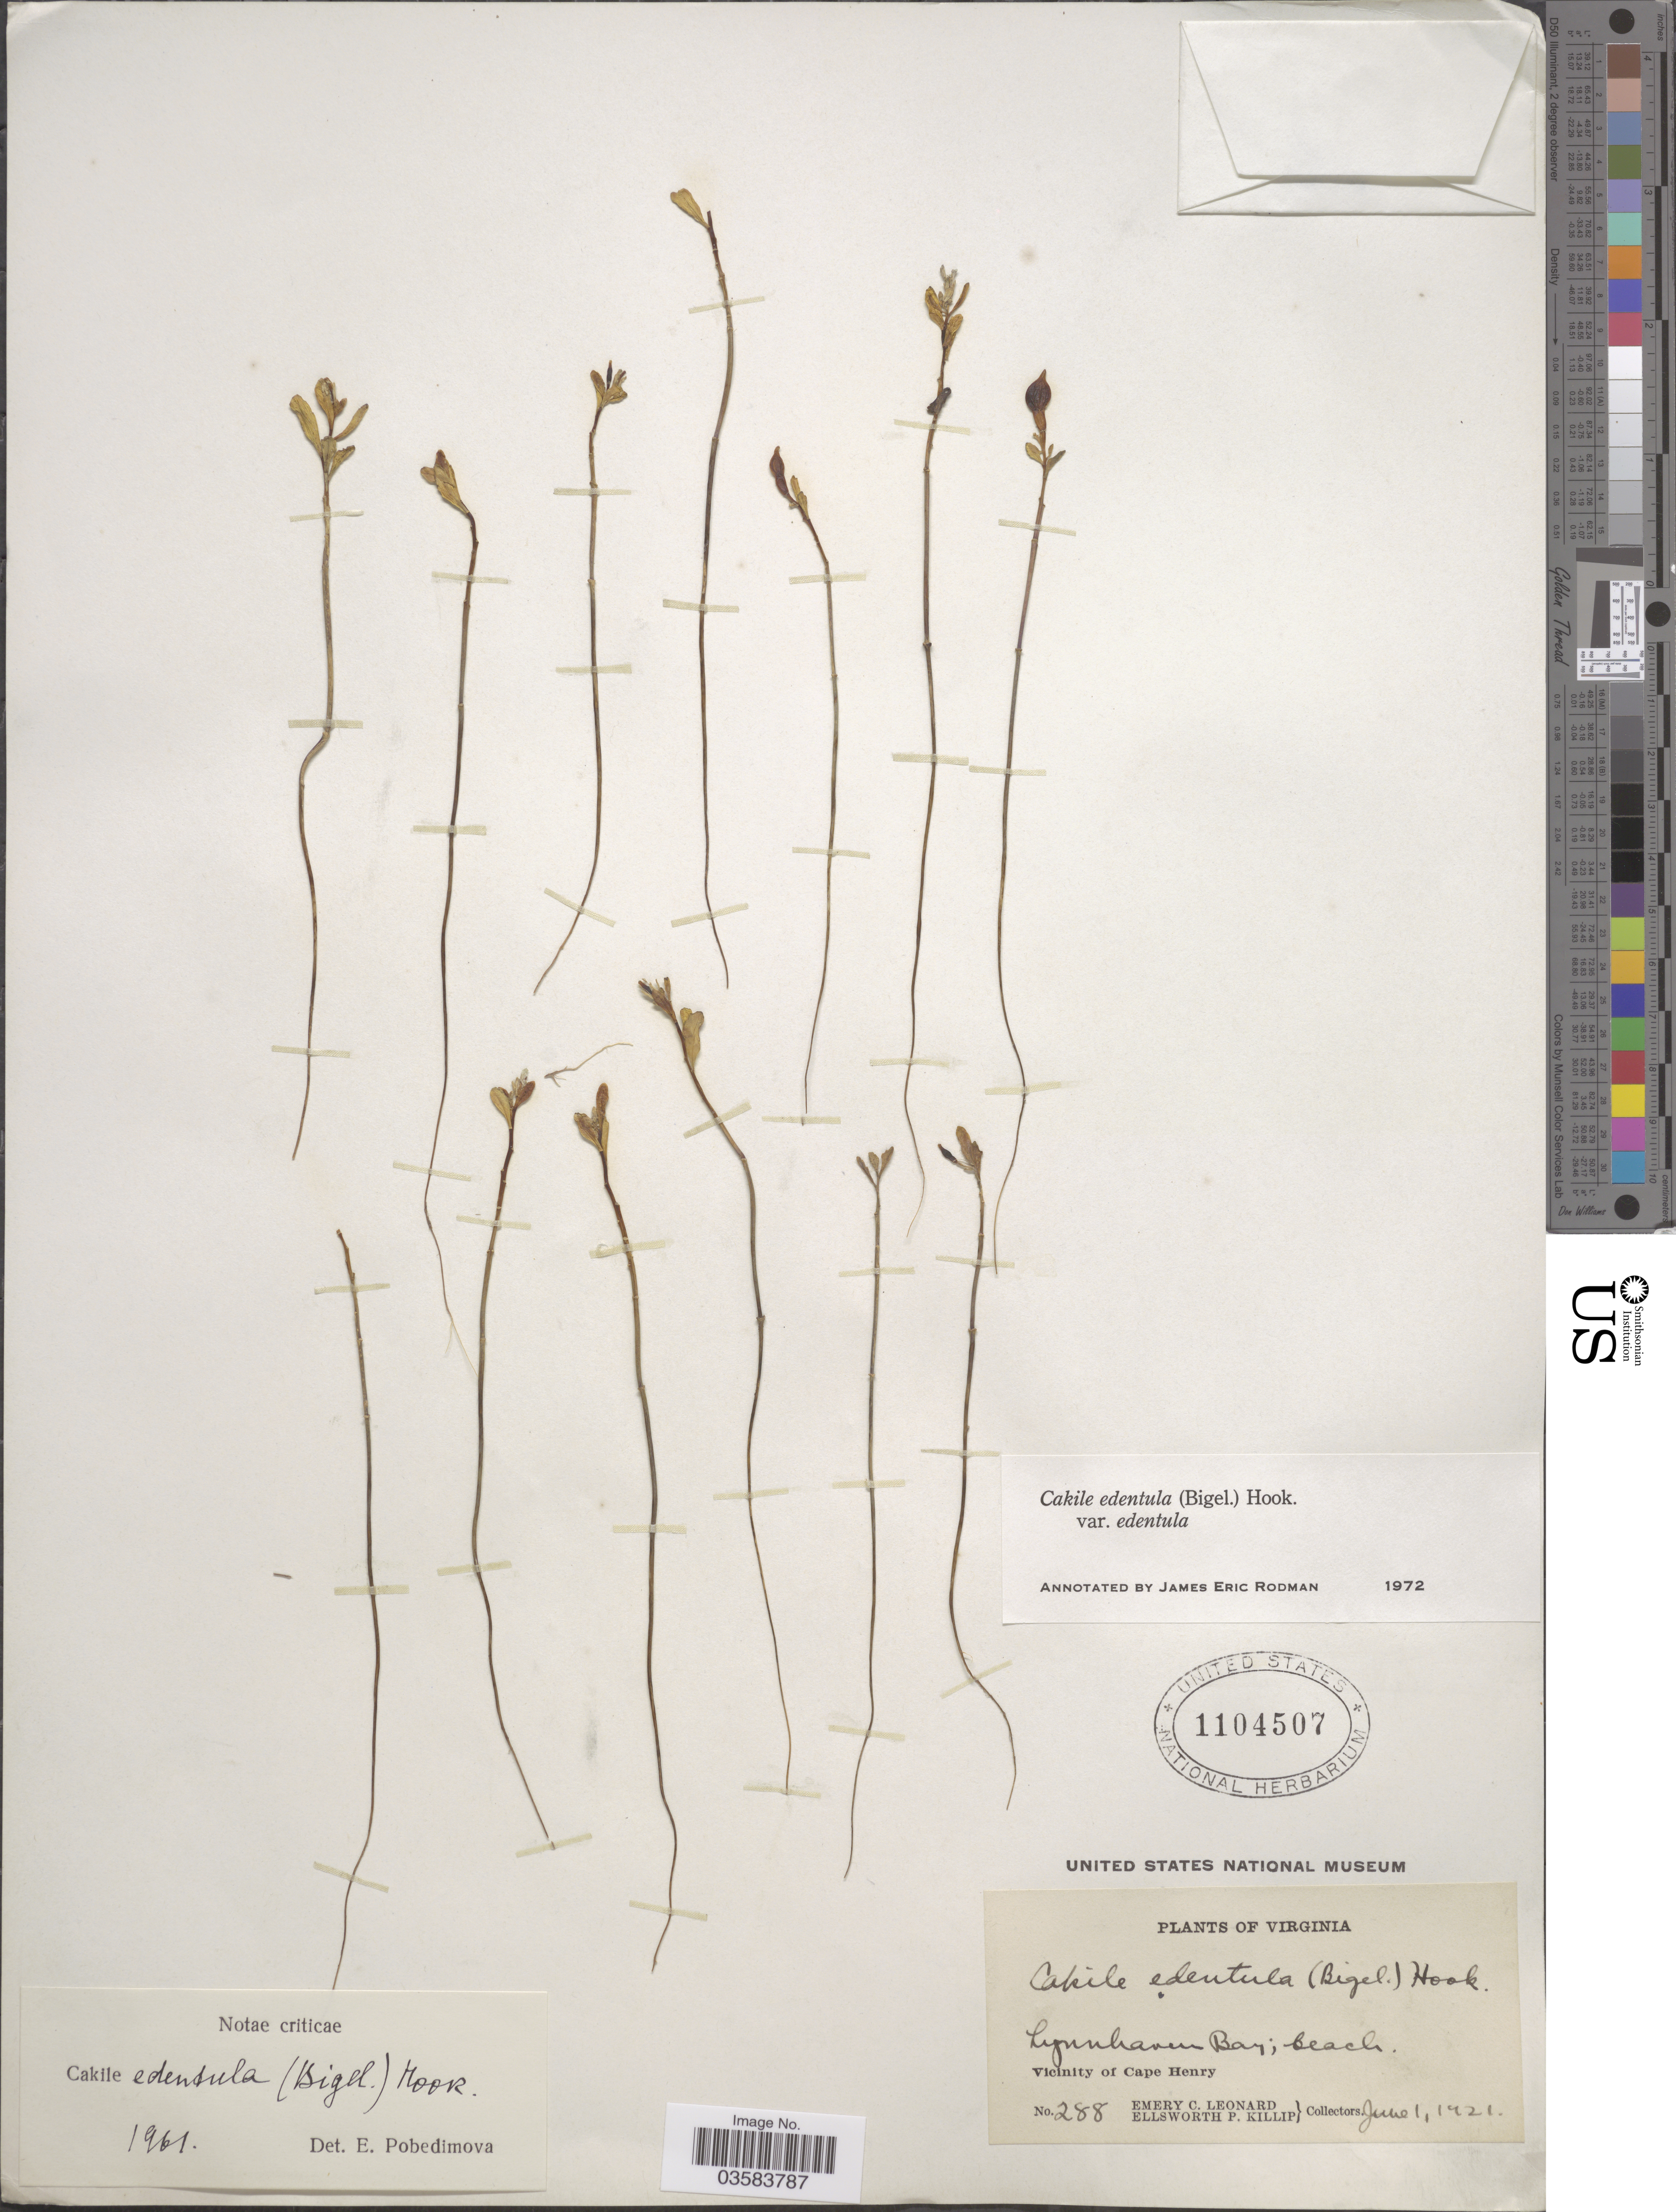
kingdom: Plantae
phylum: Tracheophyta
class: Magnoliopsida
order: Brassicales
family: Brassicaceae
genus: Cakile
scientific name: Cakile edentula var. edentula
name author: (Bigelow) Hook.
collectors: E. C. Leonard & E. P. Killip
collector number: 288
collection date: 1921-06-01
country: United States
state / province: Virginia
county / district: City of Virginia Beach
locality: Lynnhaven Bay; beach. Vicinity of Cape Henry.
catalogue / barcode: US 1104507